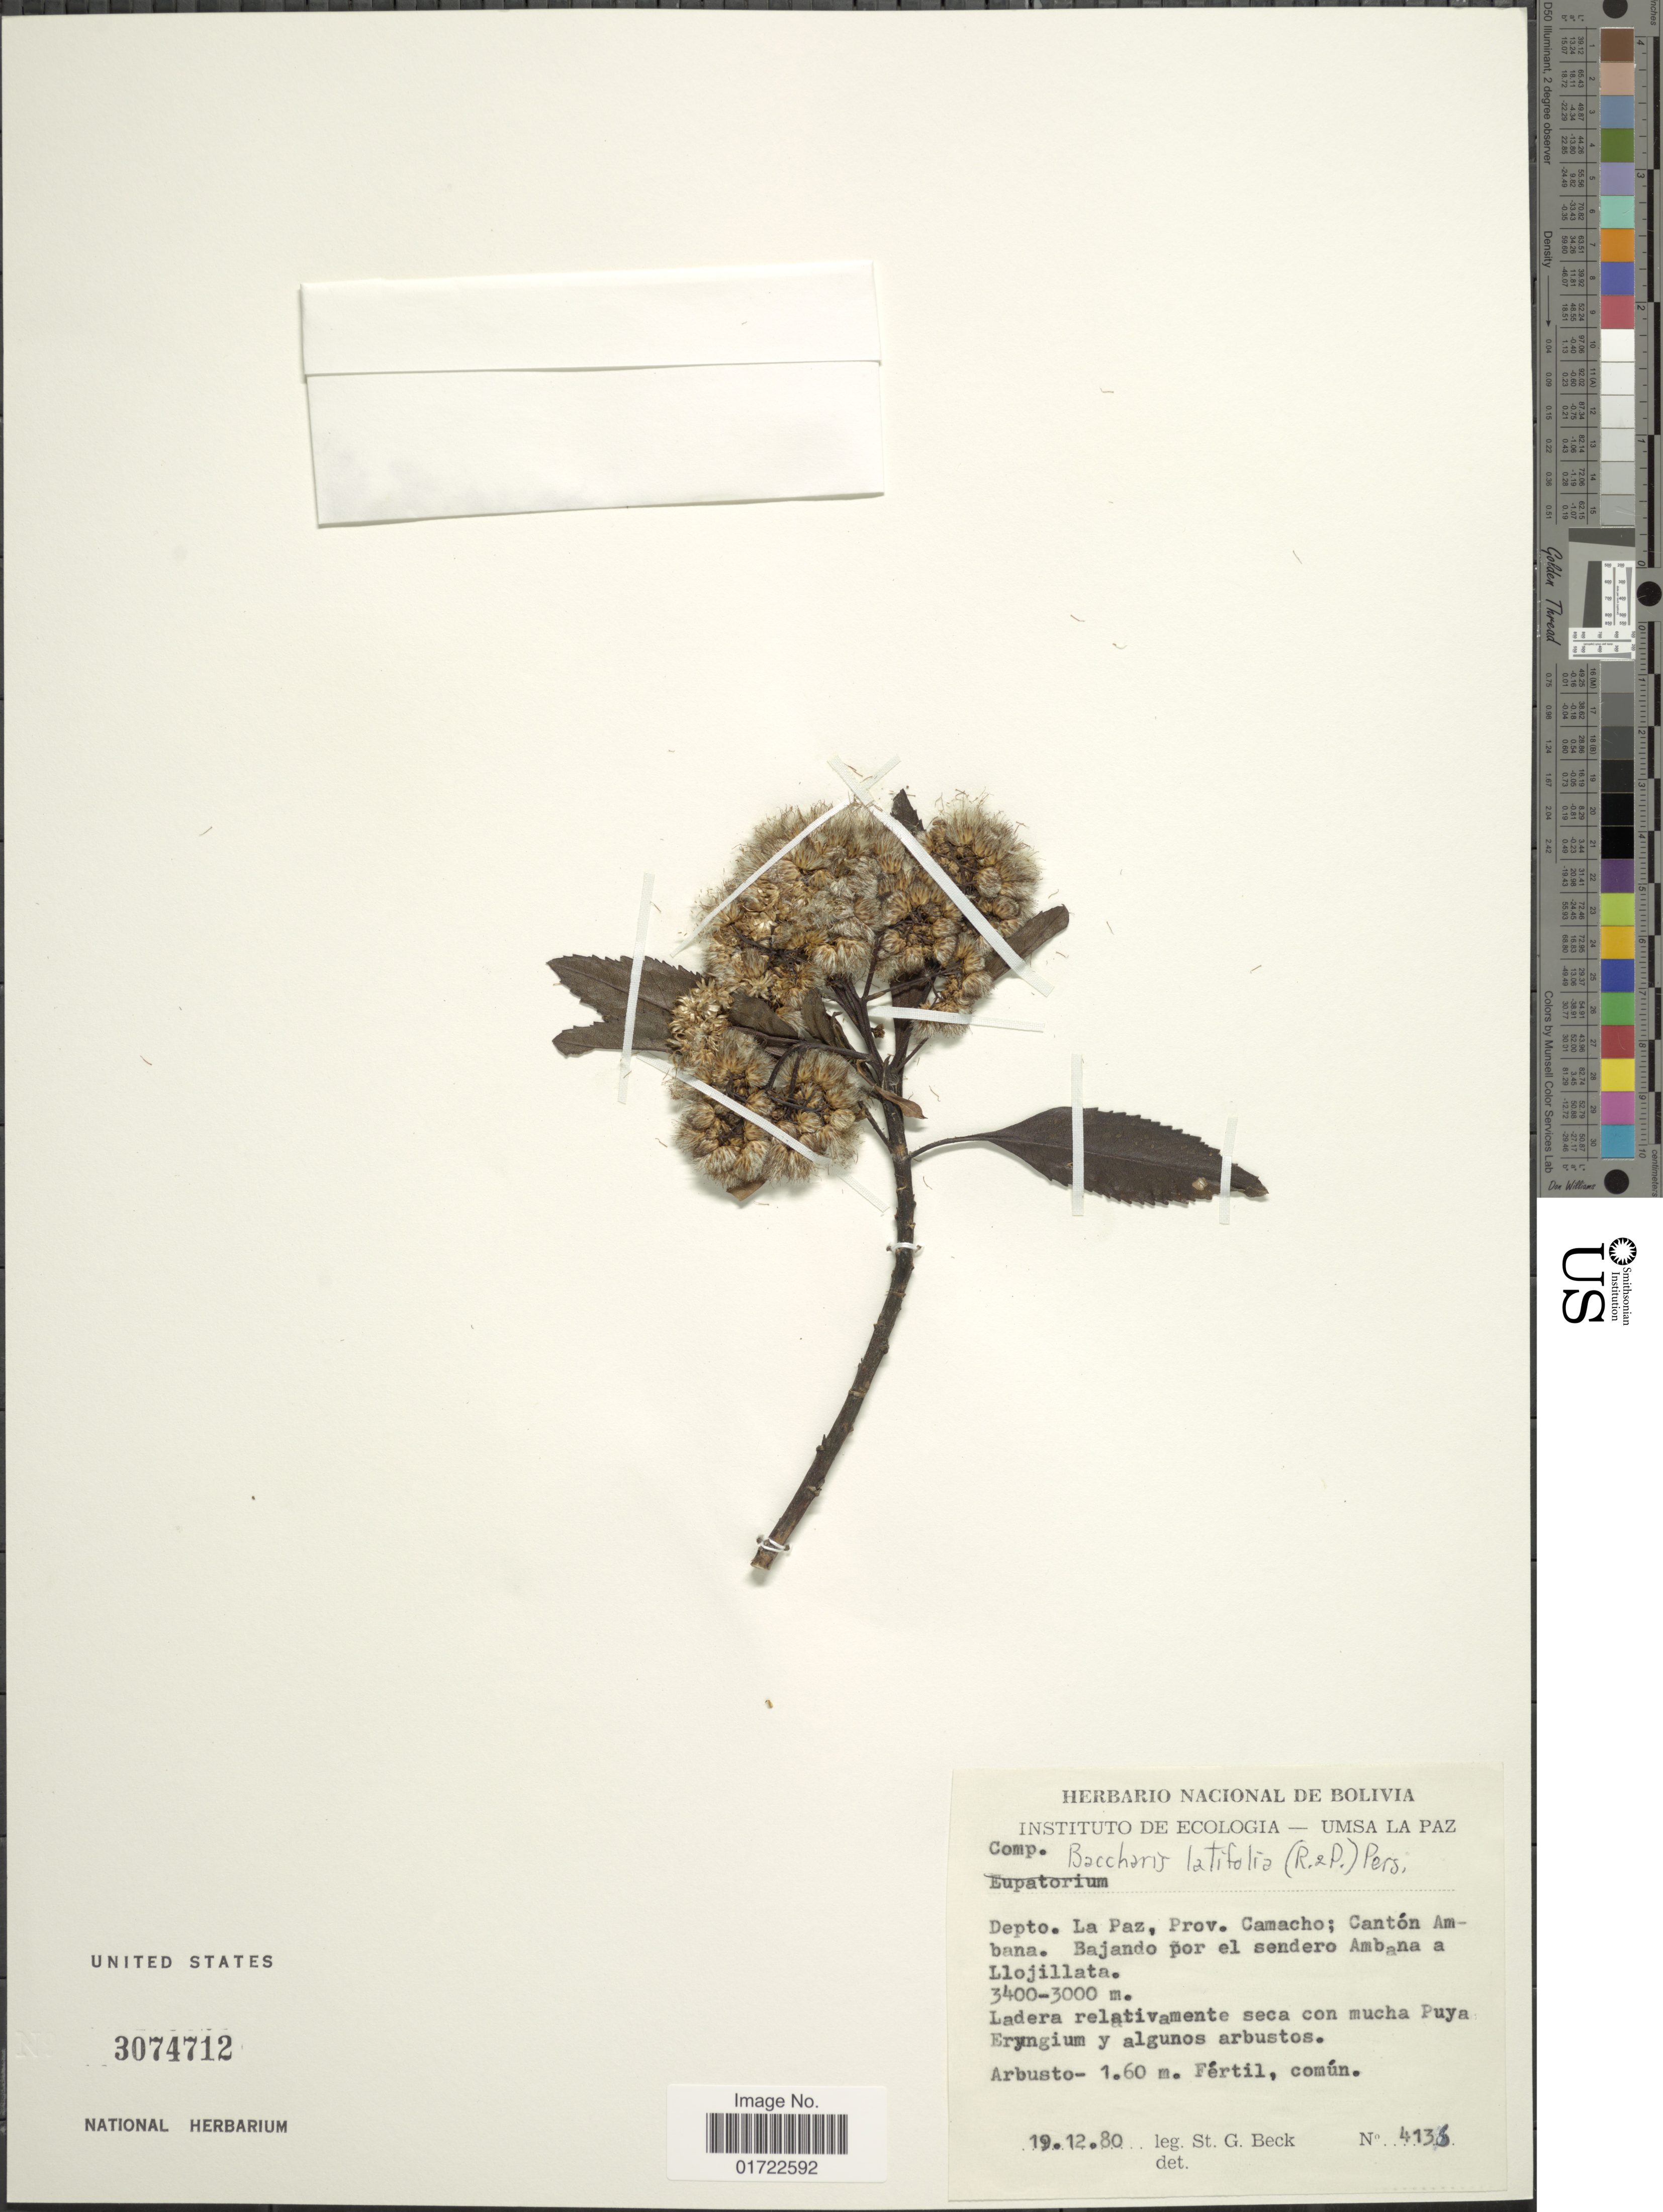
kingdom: Plantae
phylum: Tracheophyta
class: Magnoliopsida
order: Asterales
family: Asteraceae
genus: Baccharis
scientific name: Baccharis latifolia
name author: (Ruiz & Pav.) Pers.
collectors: S. G. Beck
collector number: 4136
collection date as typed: Transcribed d/m/y: 19/12/80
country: Bolivia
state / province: La Paz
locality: Prov. Camacho; Canton Ambana. Bajando por el sendero Ambana a Llojillata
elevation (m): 3000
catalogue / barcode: US 3074712